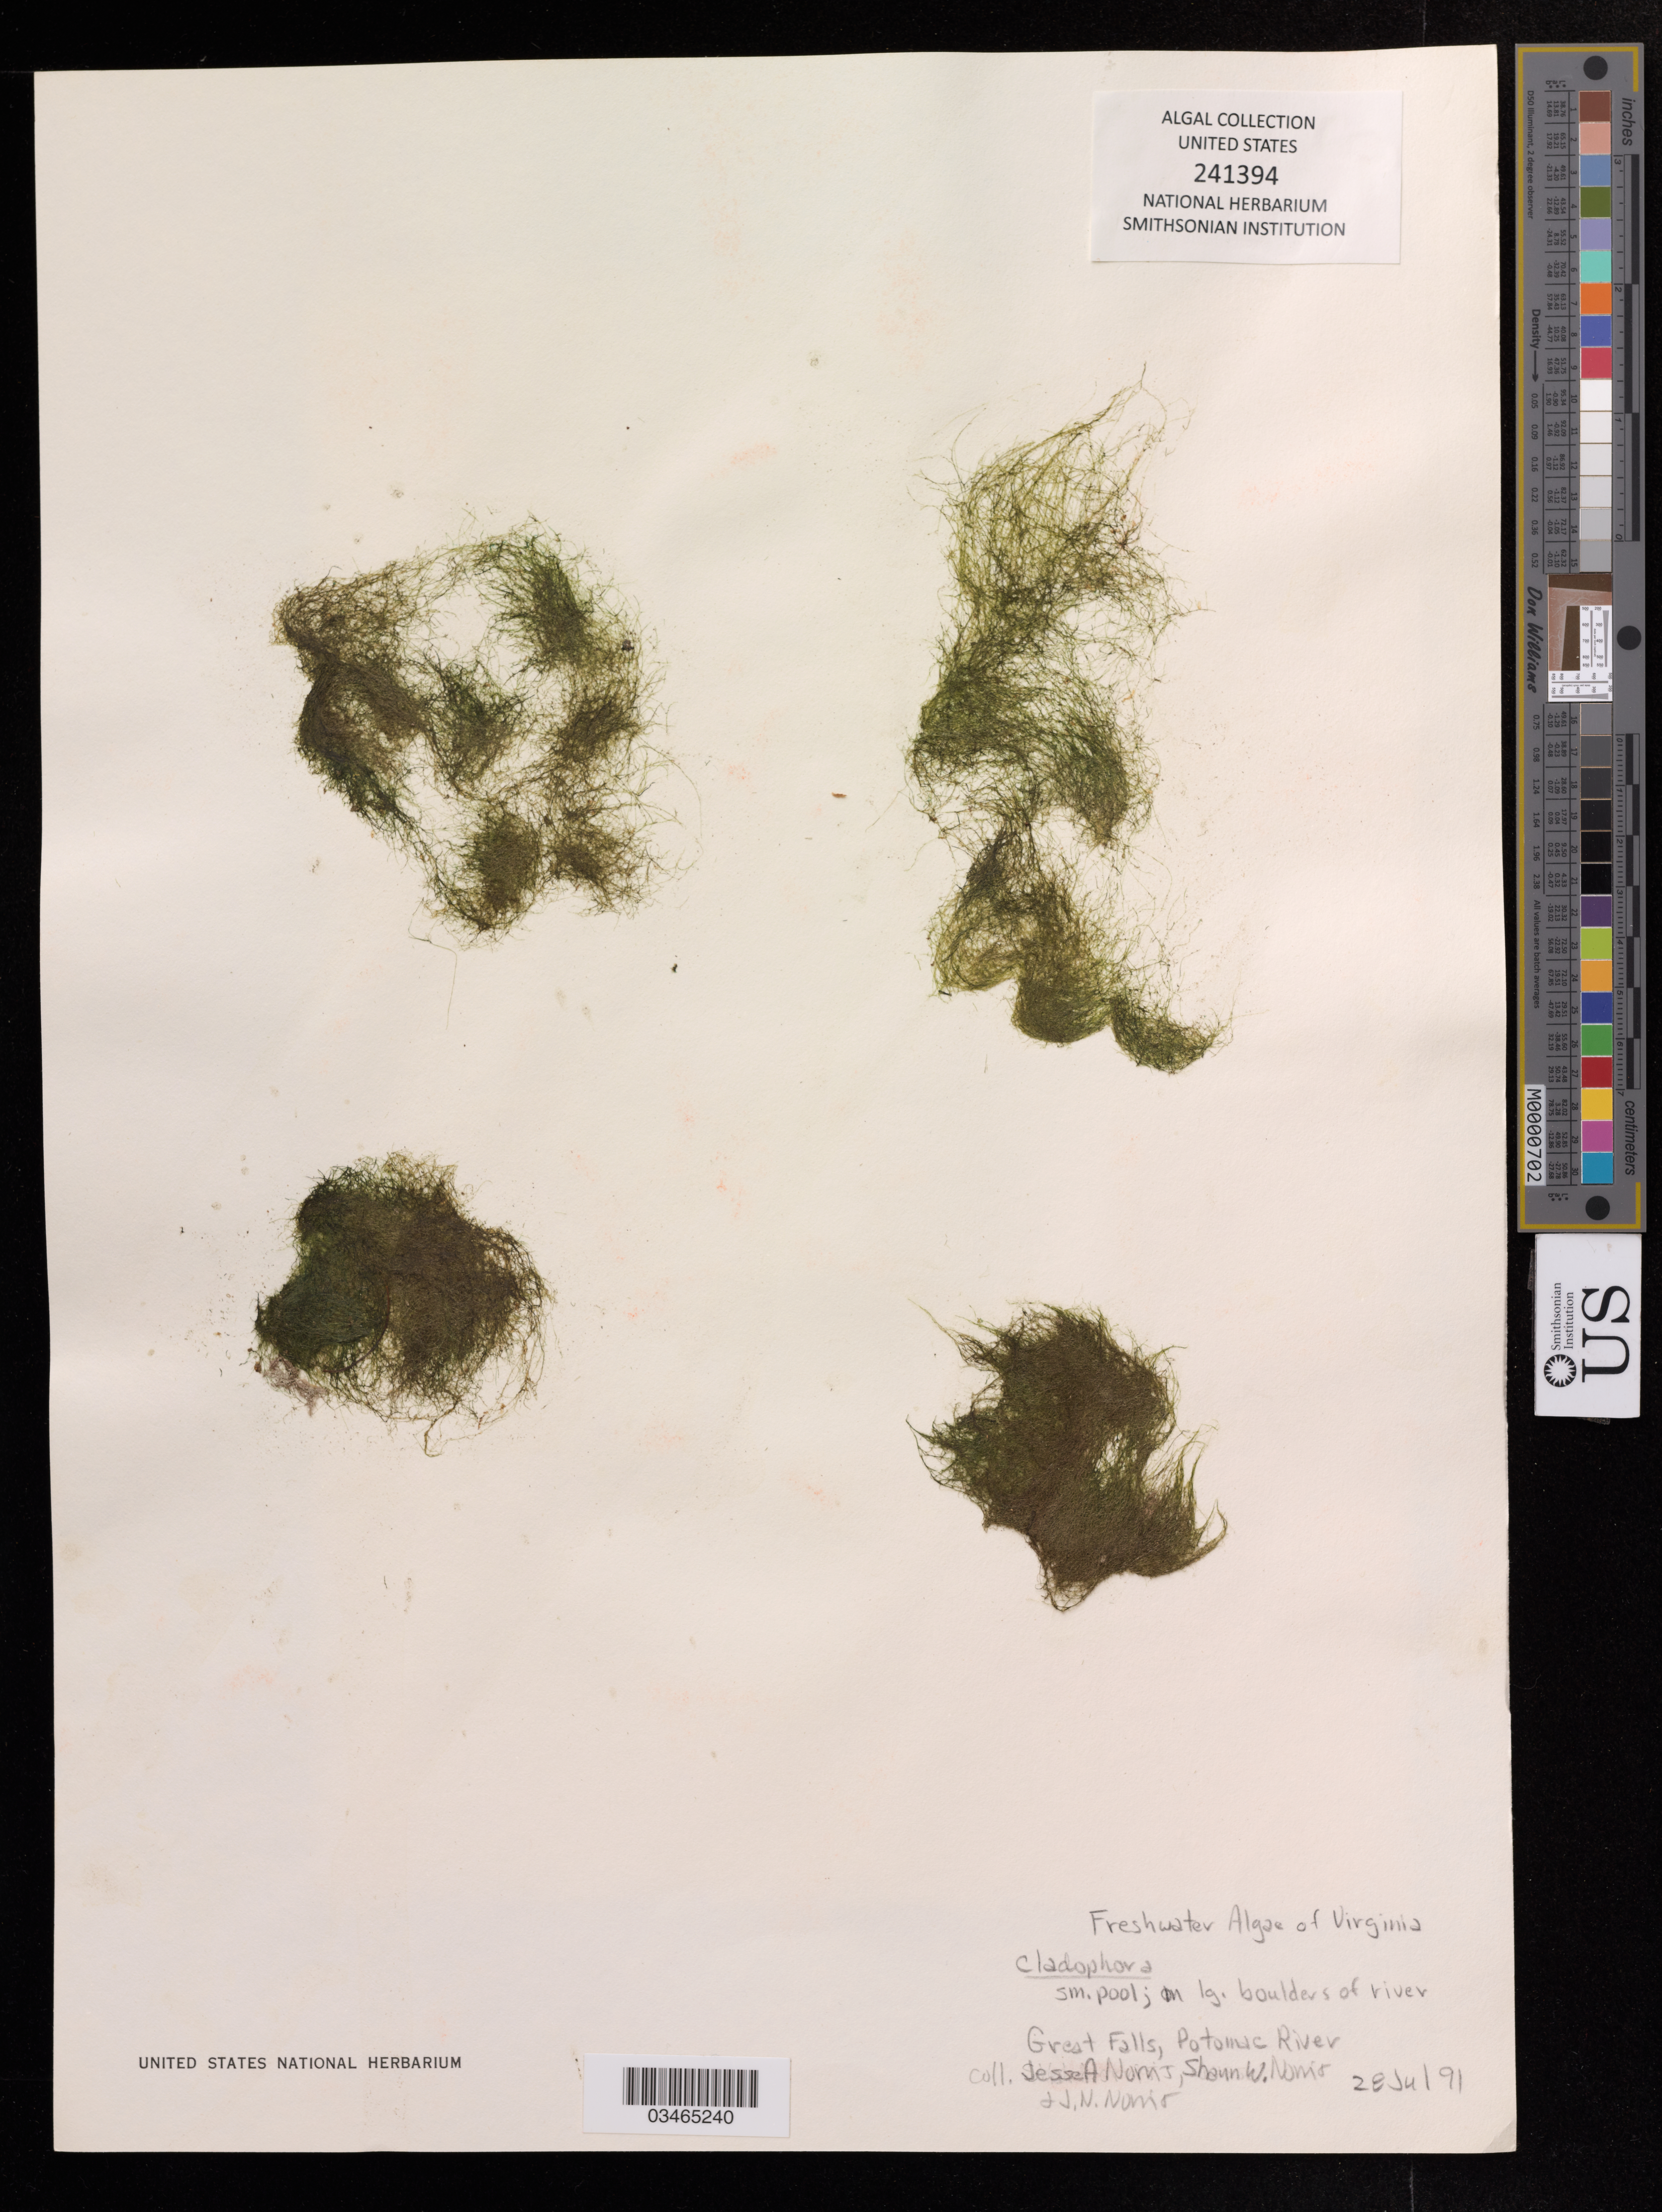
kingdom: Plantae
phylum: Chlorophyta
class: Ulvophyceae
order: Cladophorales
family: Cladophoraceae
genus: Cladophora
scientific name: Cladophora sp.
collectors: J. A. Norris & S. Norris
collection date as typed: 28 Jul91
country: United States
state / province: Virginia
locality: Great Falls, Potomic River.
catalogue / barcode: US 241394